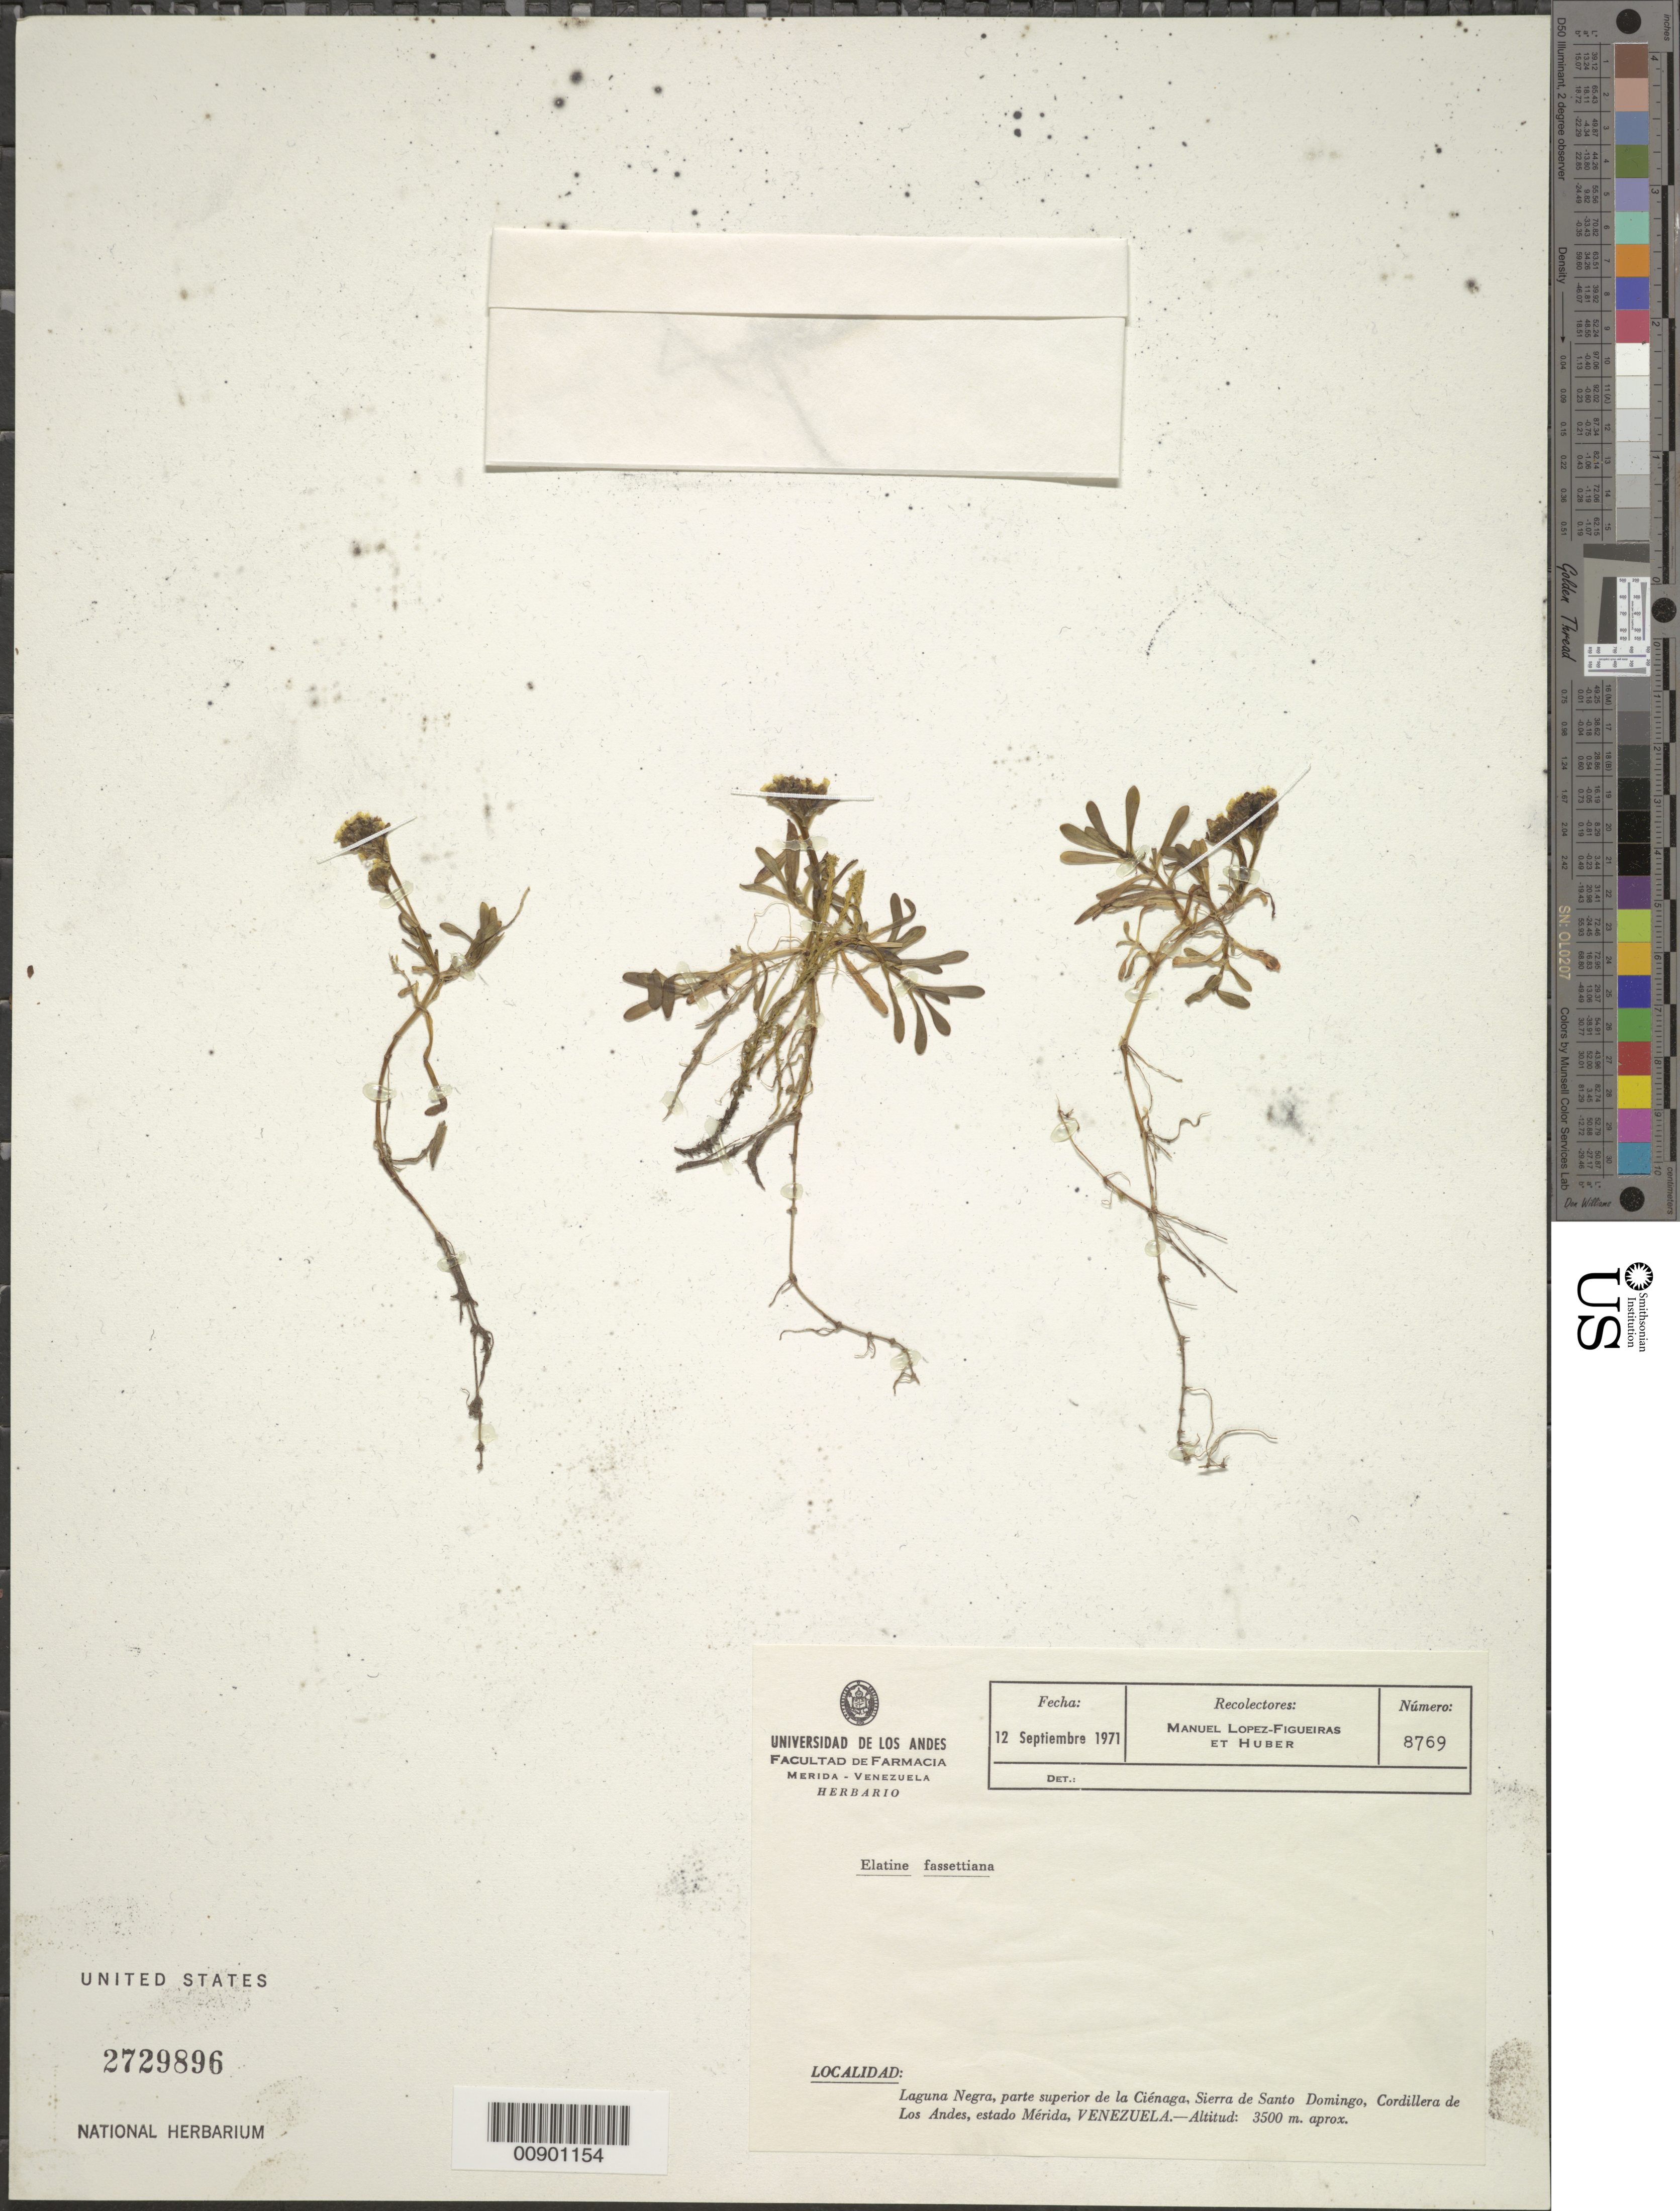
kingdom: Plantae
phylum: Tracheophyta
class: Magnoliopsida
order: Malpighiales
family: Elatinaceae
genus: Elatine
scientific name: Elatine fassettiana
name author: Steyerm.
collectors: M. López Figueiras & J. Huber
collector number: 8769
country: Venezuela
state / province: Mérida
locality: Laguna Negra, parte superior de la Cienaga, Sierra de Santo Domingo, Cordillera de Los Andes.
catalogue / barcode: US 2729896